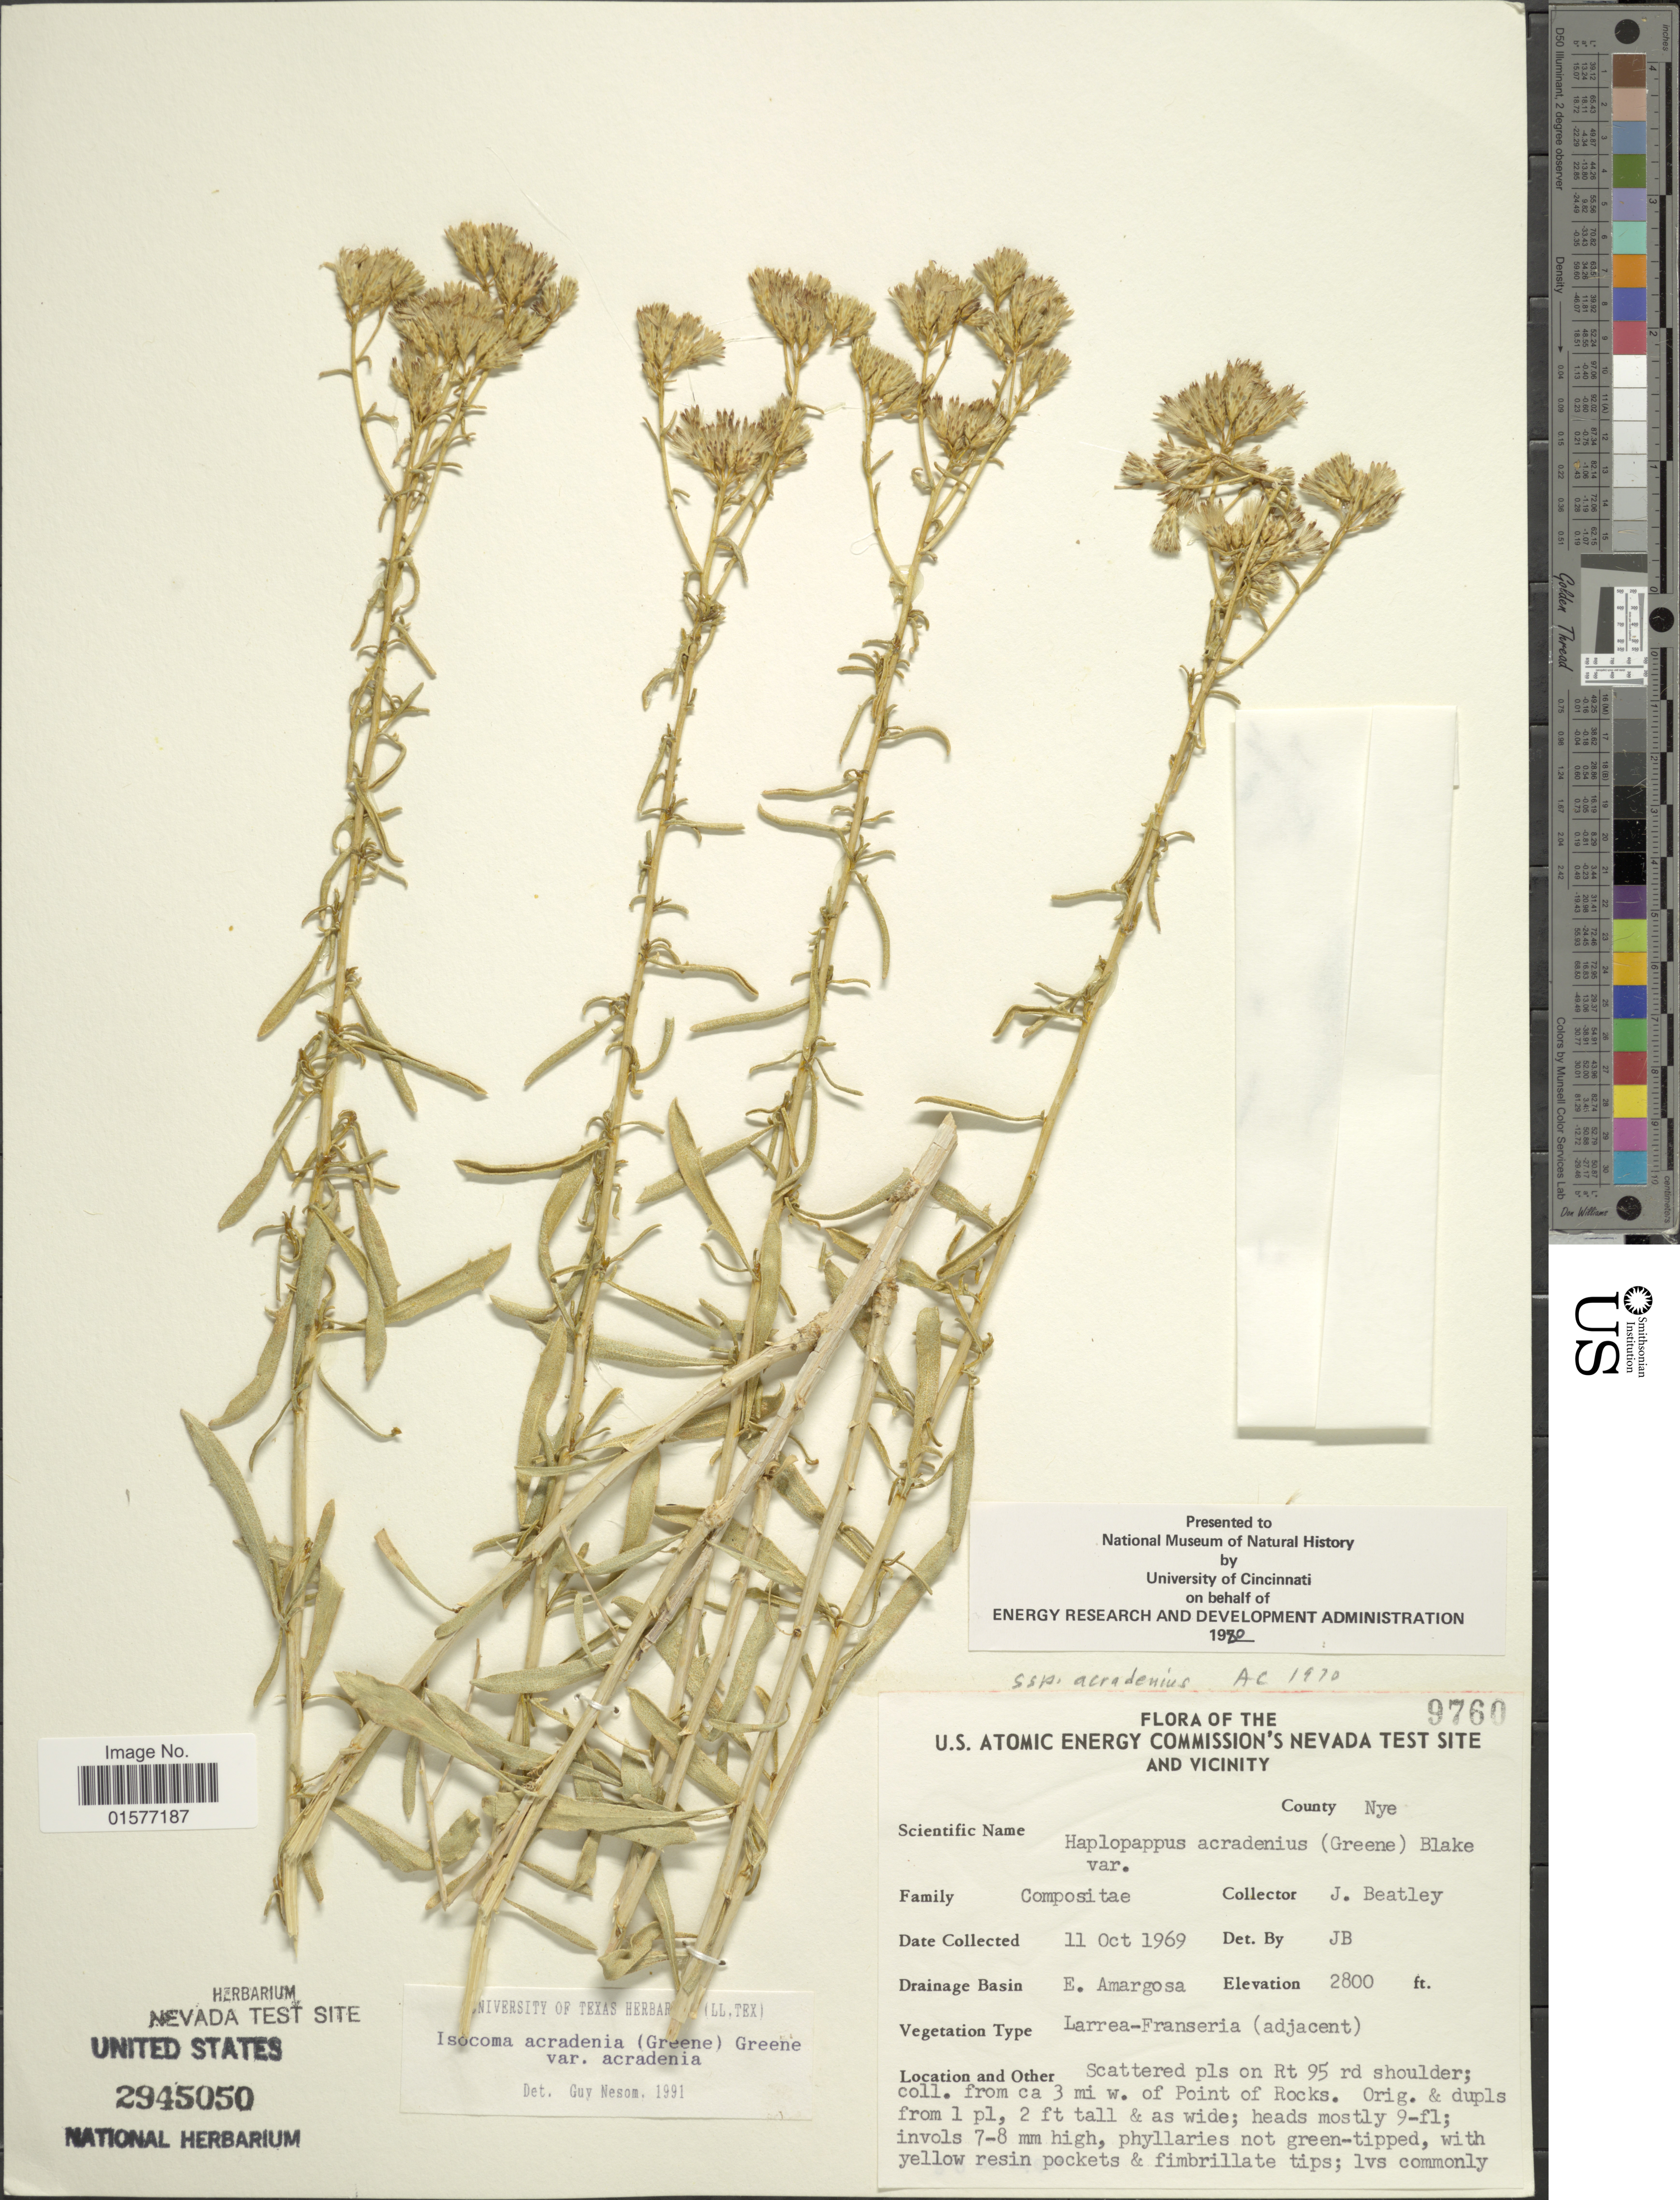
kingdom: Plantae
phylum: Tracheophyta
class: Magnoliopsida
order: Asterales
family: Asteraceae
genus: Isocoma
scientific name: Isocoma acradenia var. acradenia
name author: (Greene) Greene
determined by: Urbatsch, Lowell E., Curator (LSU), Louisiana State University (UNITED STATES)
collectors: J. C. Beatley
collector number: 9760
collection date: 1969-10-11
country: United States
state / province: Nevada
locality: U.S. Atomic Energy Commission's Nevada Test Site And Vicinity, County Nye, Drainage Basin E. Amargosa, Scattered pls on Rt 96 rd shoulder; coll. from 3 mi. w. of POint of Rocks.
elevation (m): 853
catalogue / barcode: US 2945050